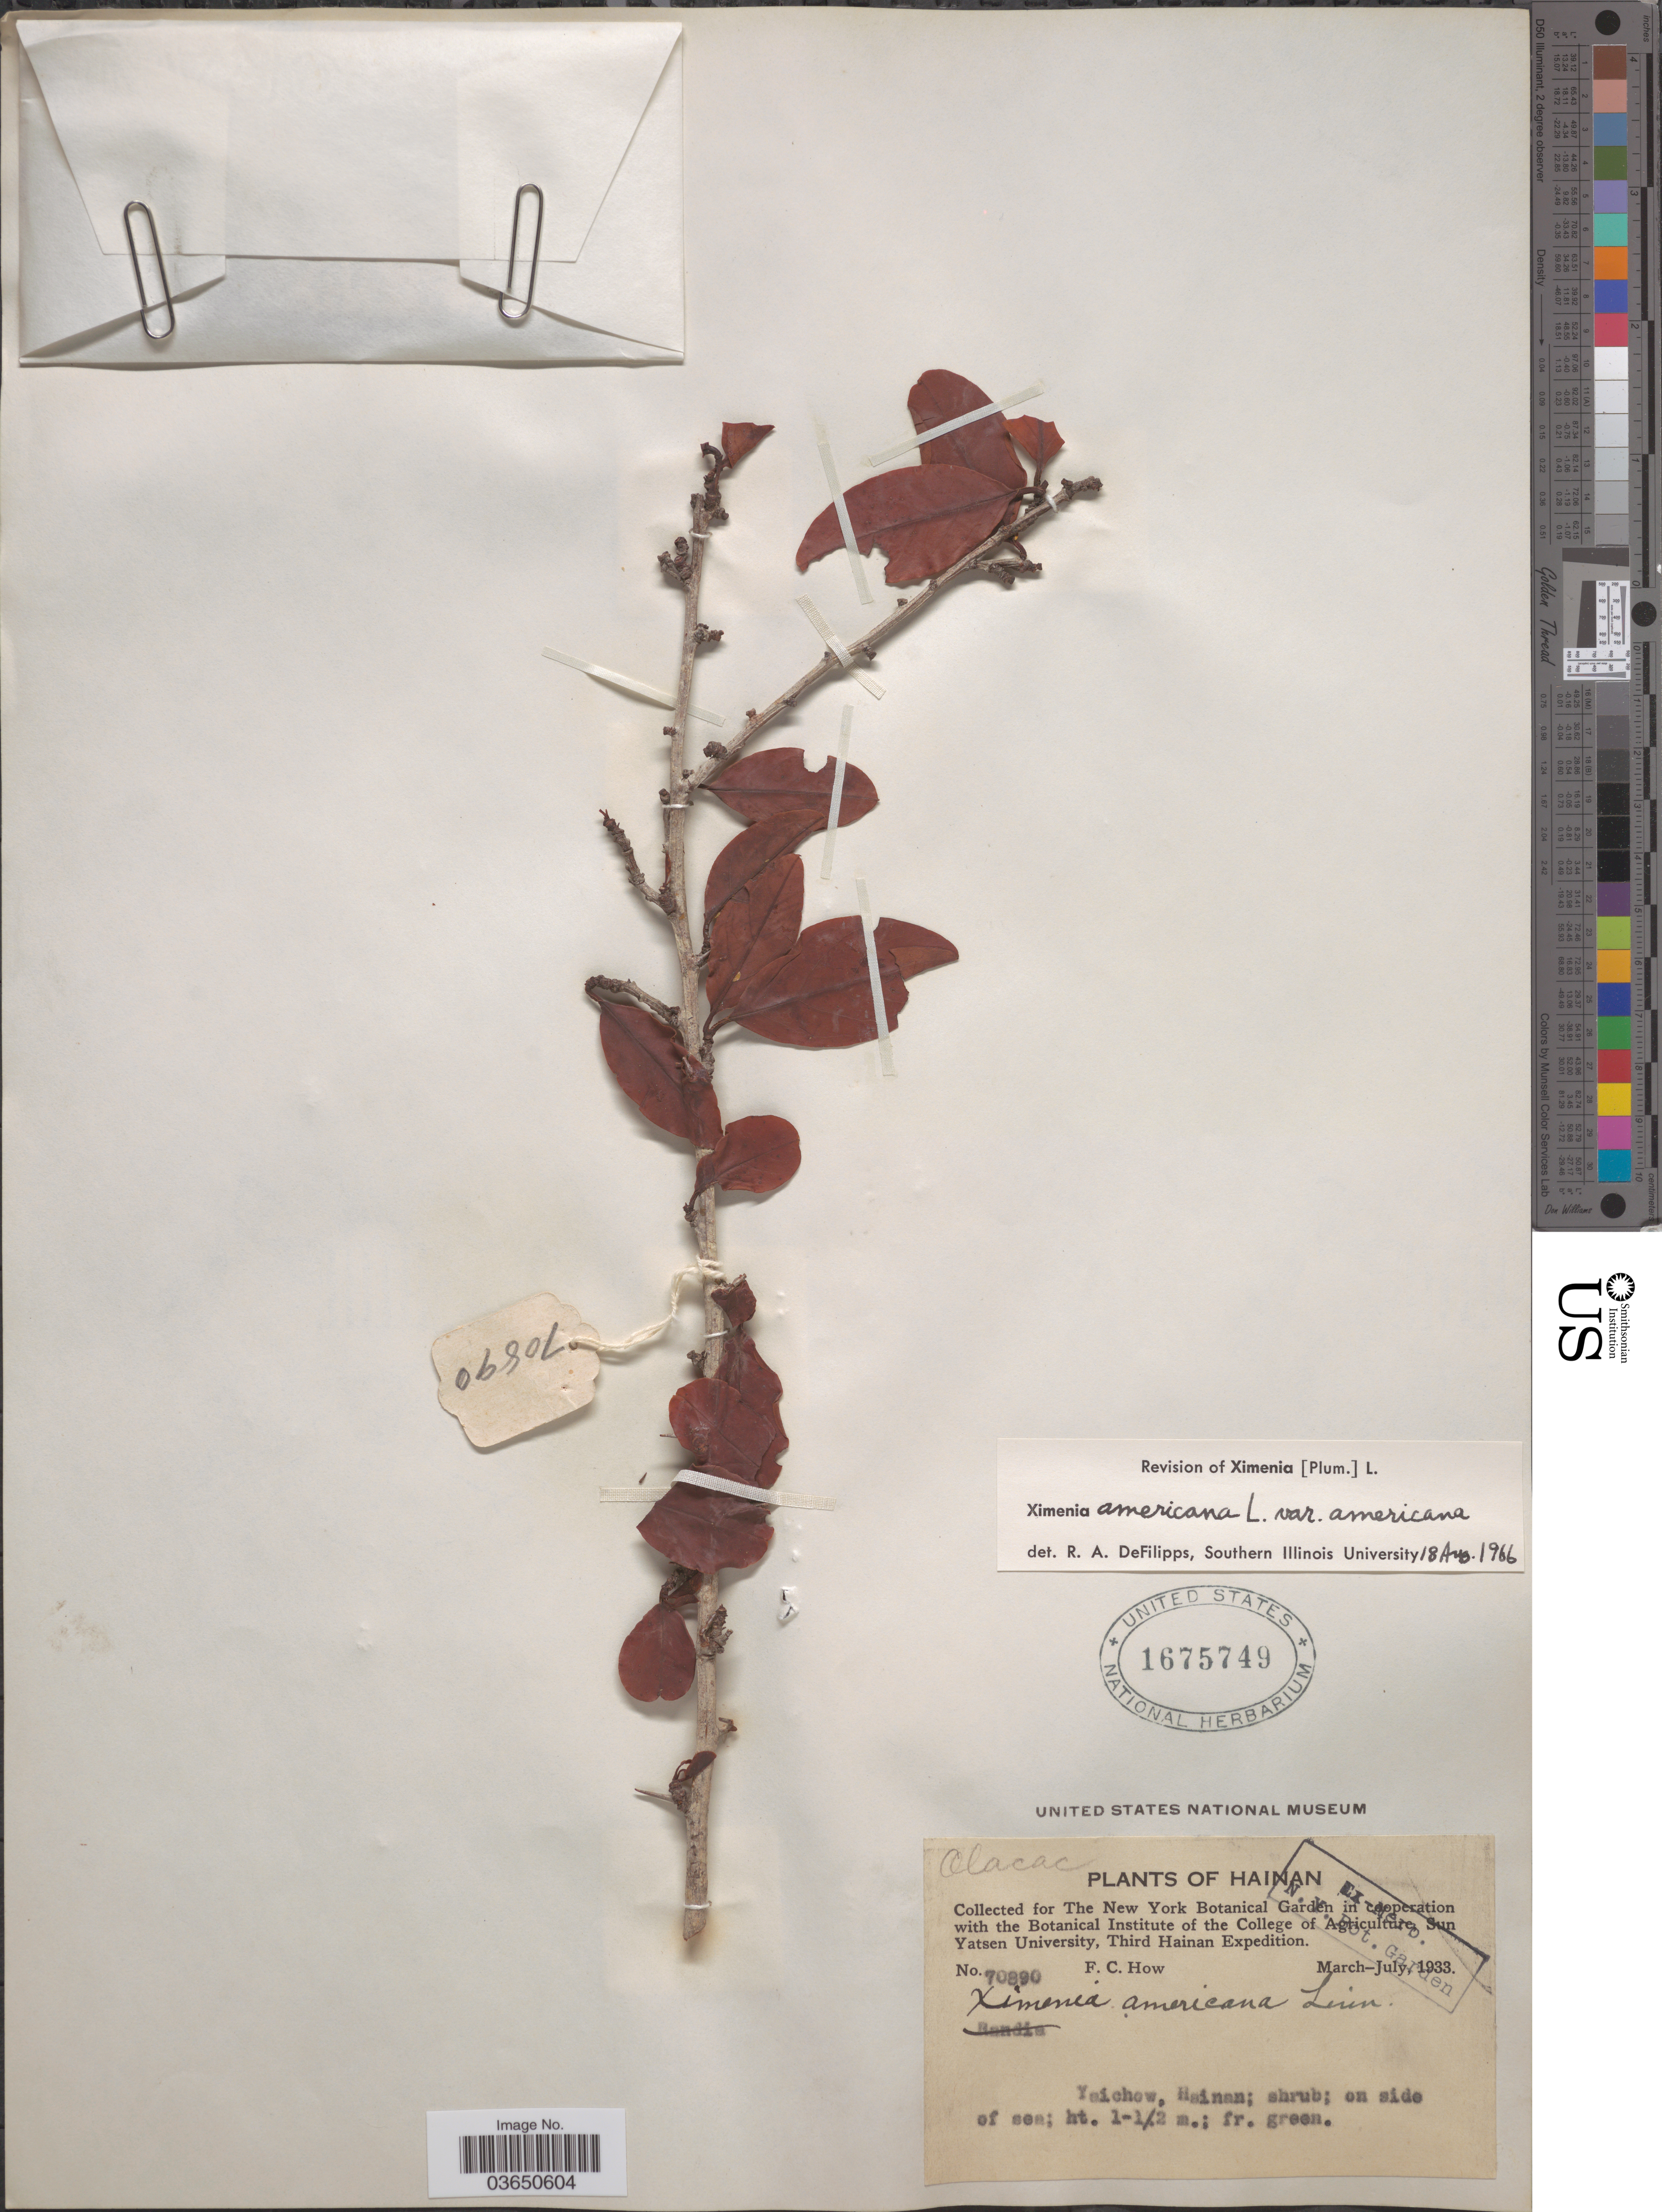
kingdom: Plantae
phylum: Tracheophyta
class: Magnoliopsida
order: Santalales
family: Ximeniaceae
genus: Ximenia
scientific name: Ximenia americana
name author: L.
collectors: F. C. How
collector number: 70890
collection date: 1933-03/1933-07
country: China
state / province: Hainan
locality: Yaichow, Hainan.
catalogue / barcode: US 1675749